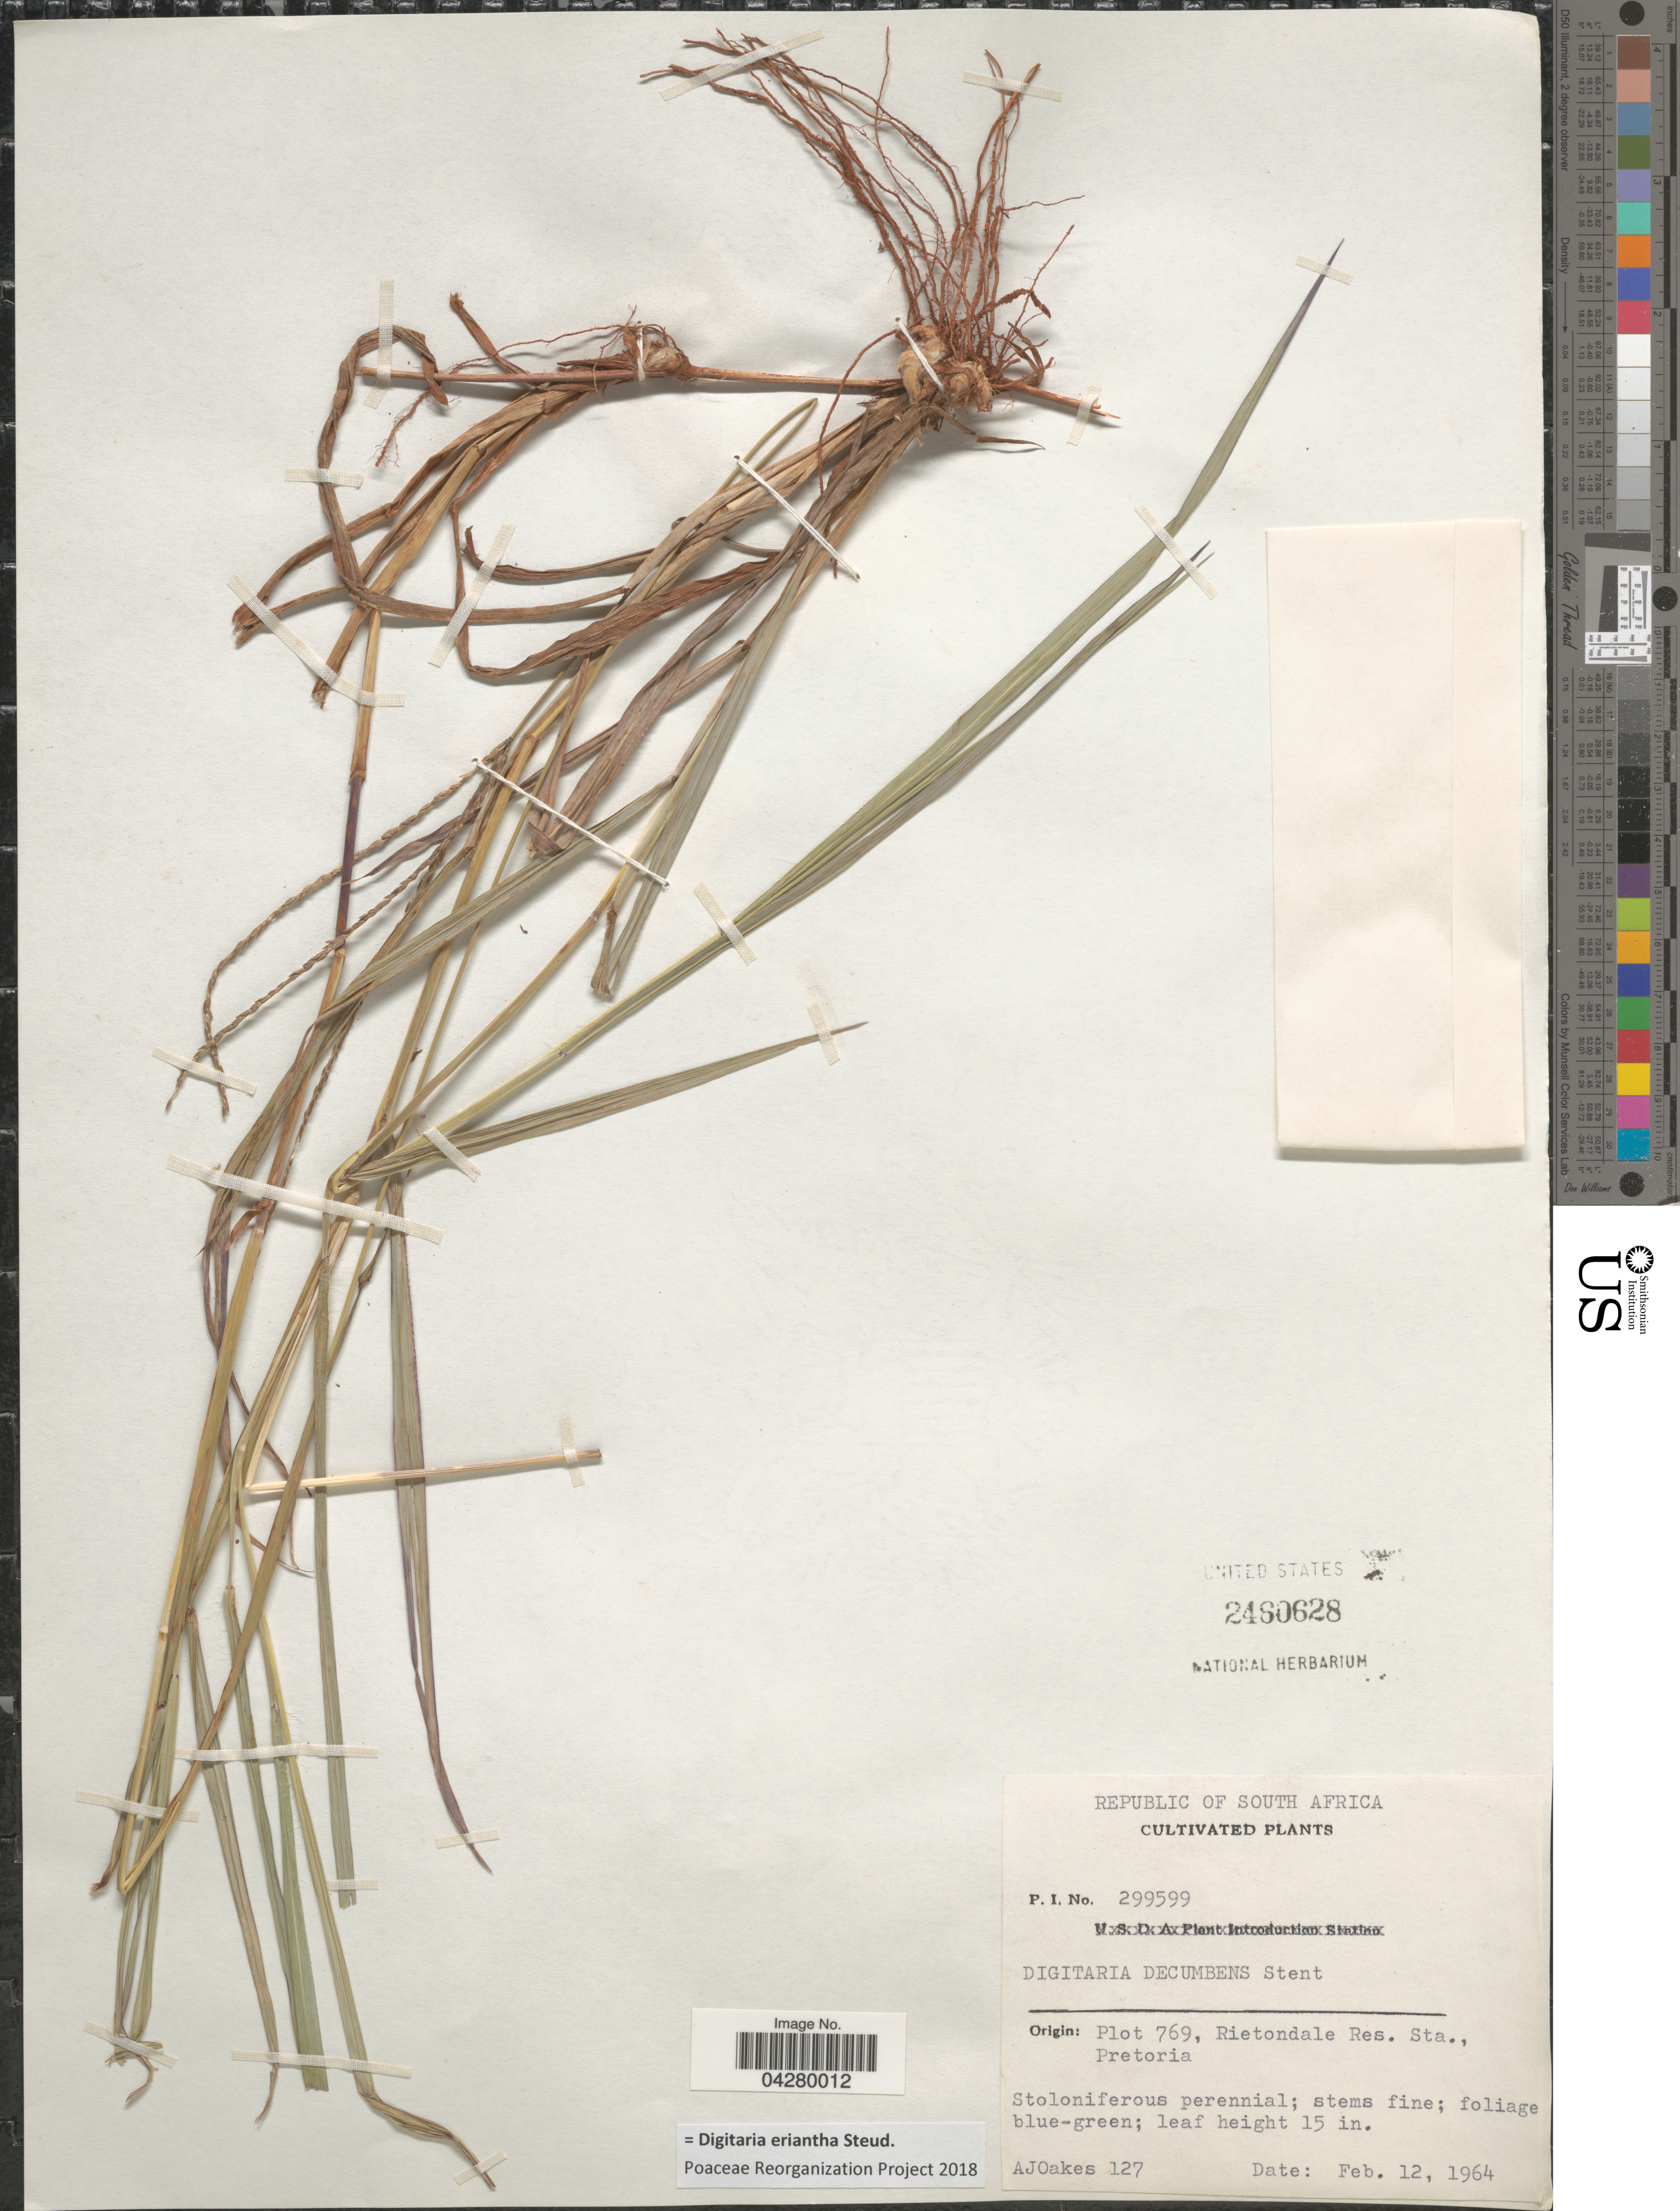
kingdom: Plantae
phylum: Tracheophyta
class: Liliopsida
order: Poales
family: Poaceae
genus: Digitaria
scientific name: Digitaria eriantha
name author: Steud.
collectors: A. Oakes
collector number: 127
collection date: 1964-02-12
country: South Africa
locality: Republic of South Africa.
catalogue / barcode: US 2460628